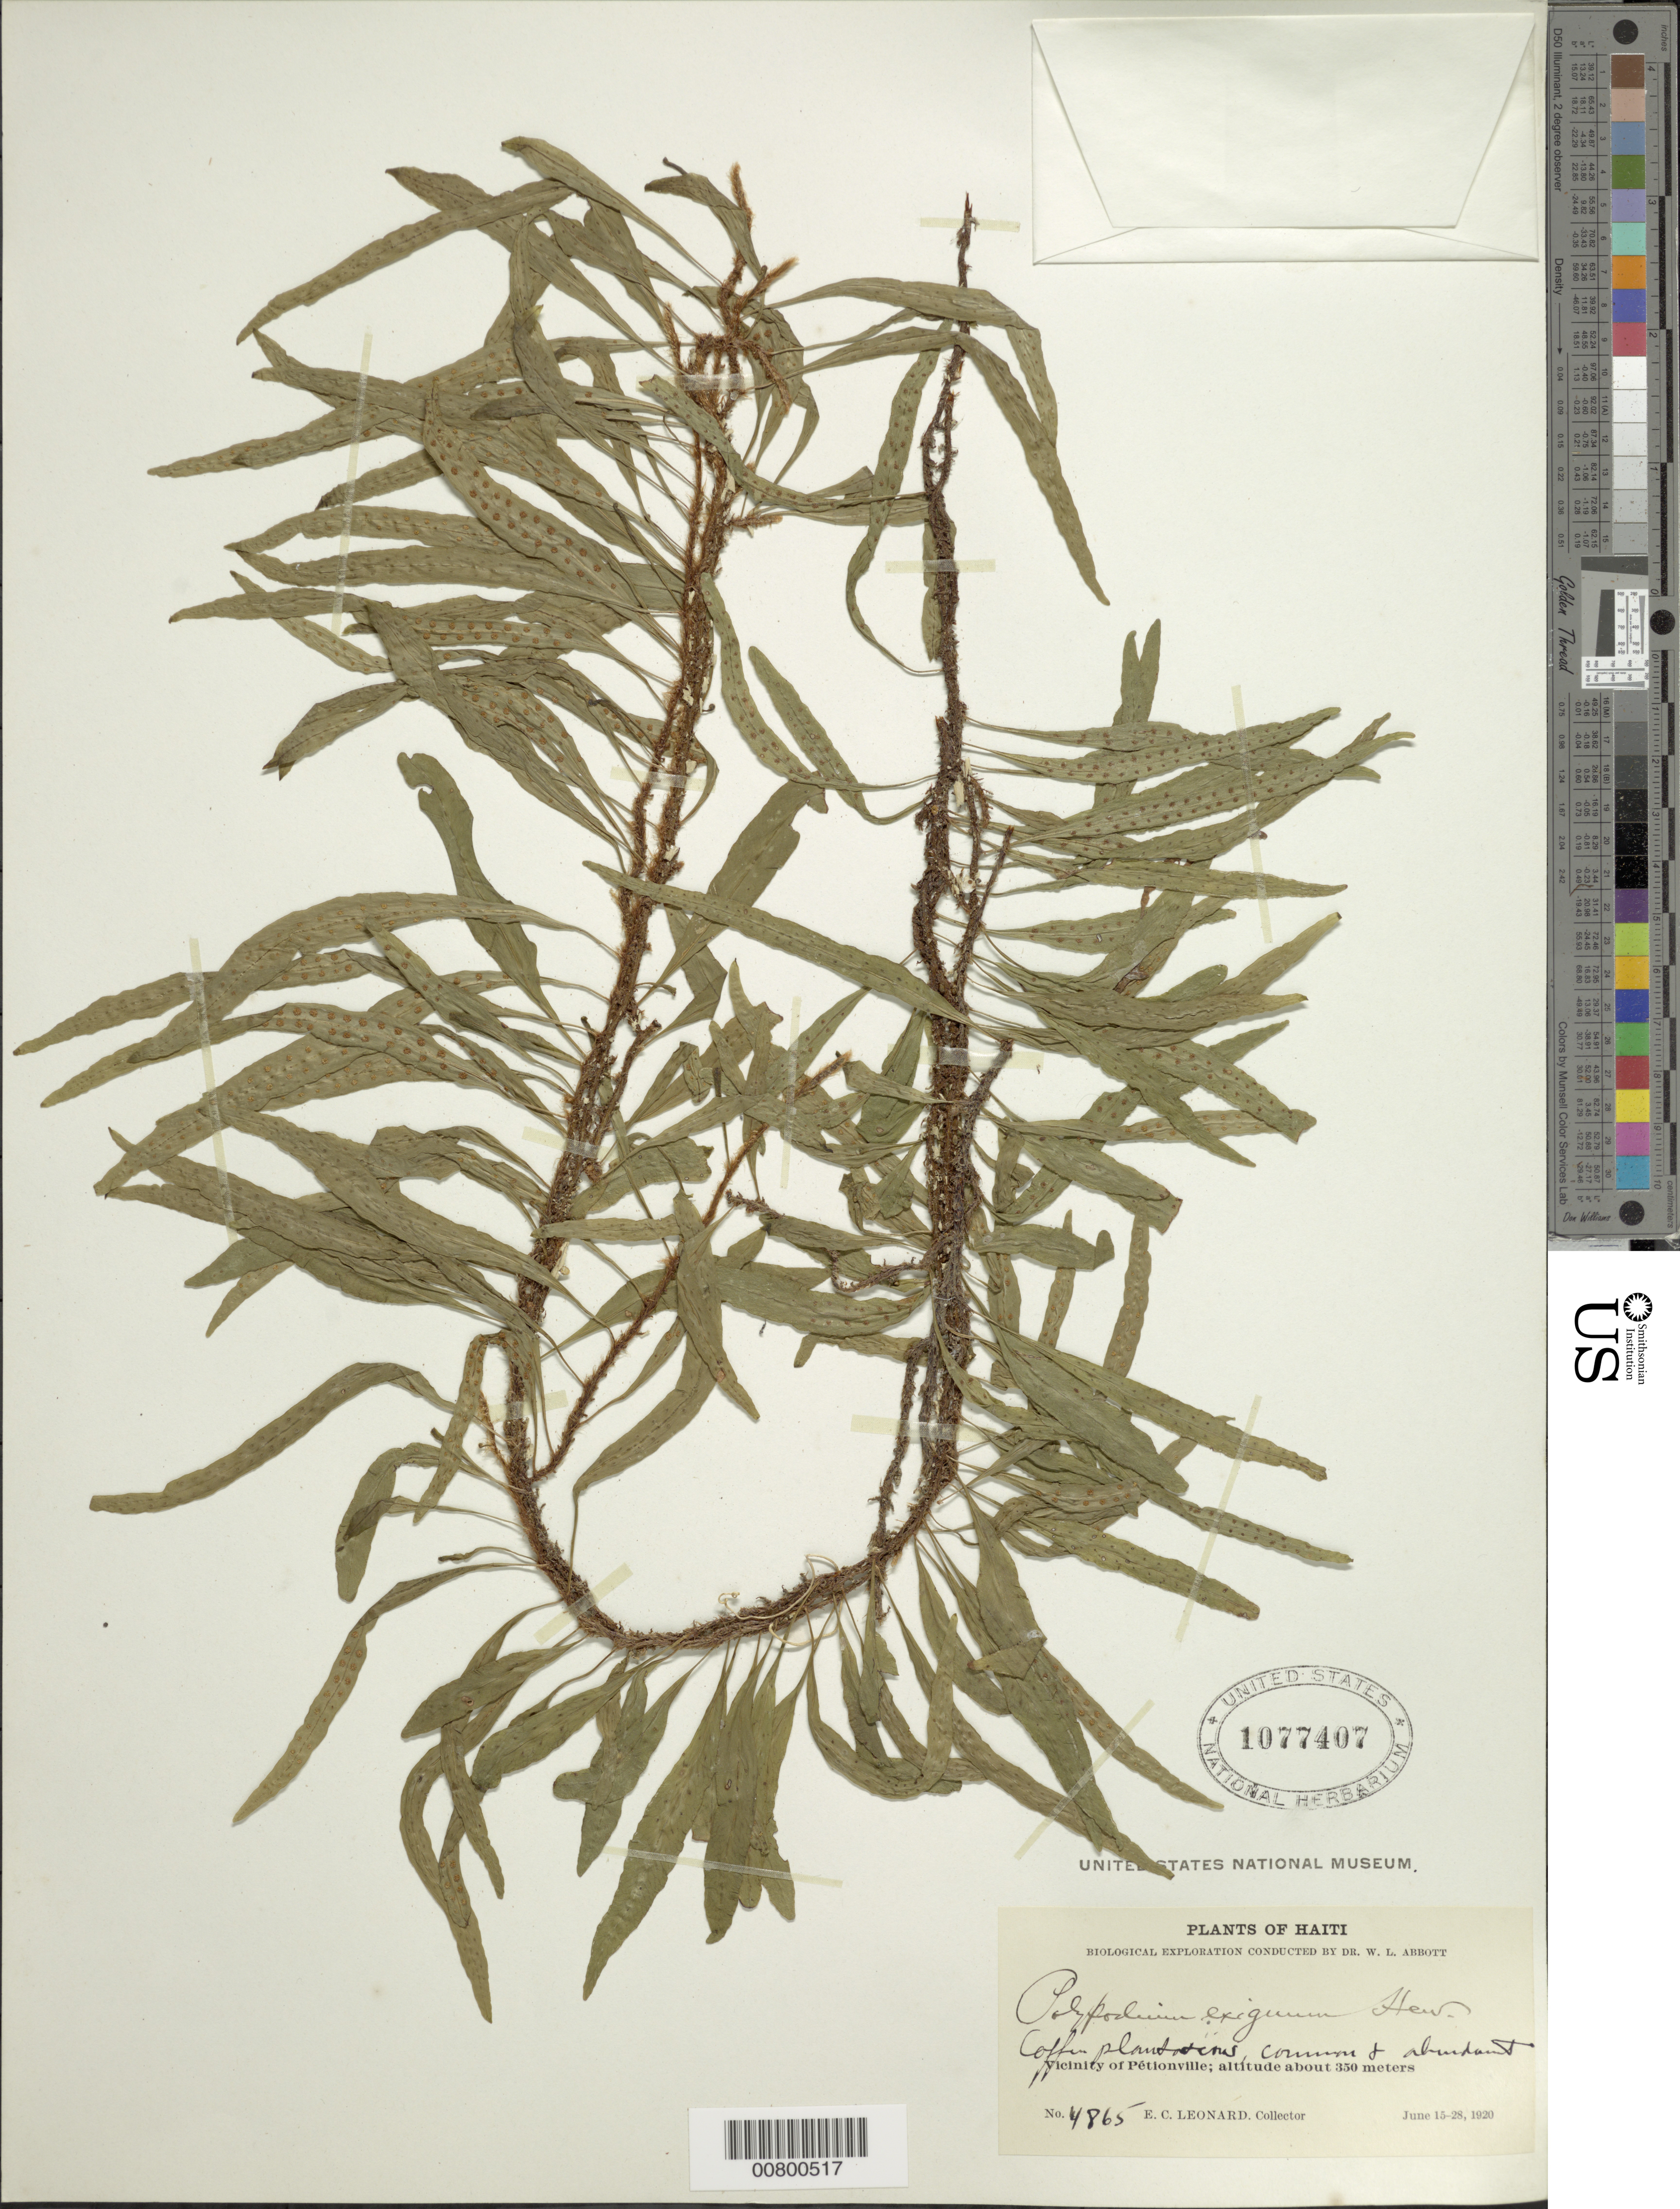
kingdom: Plantae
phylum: Tracheophyta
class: Polypodiopsida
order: Polypodiales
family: Polypodiaceae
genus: Microgramma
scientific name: Microgramma heterophylla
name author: (L.) Wherry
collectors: E. C. Leonard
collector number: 4865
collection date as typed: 15 Jun 1920 28 Jun 1920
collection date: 1920-06-15/1920-06-28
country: Haiti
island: Hispaniola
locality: Pétionville vicinity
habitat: Coffee plantations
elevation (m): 350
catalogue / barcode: US 1077407